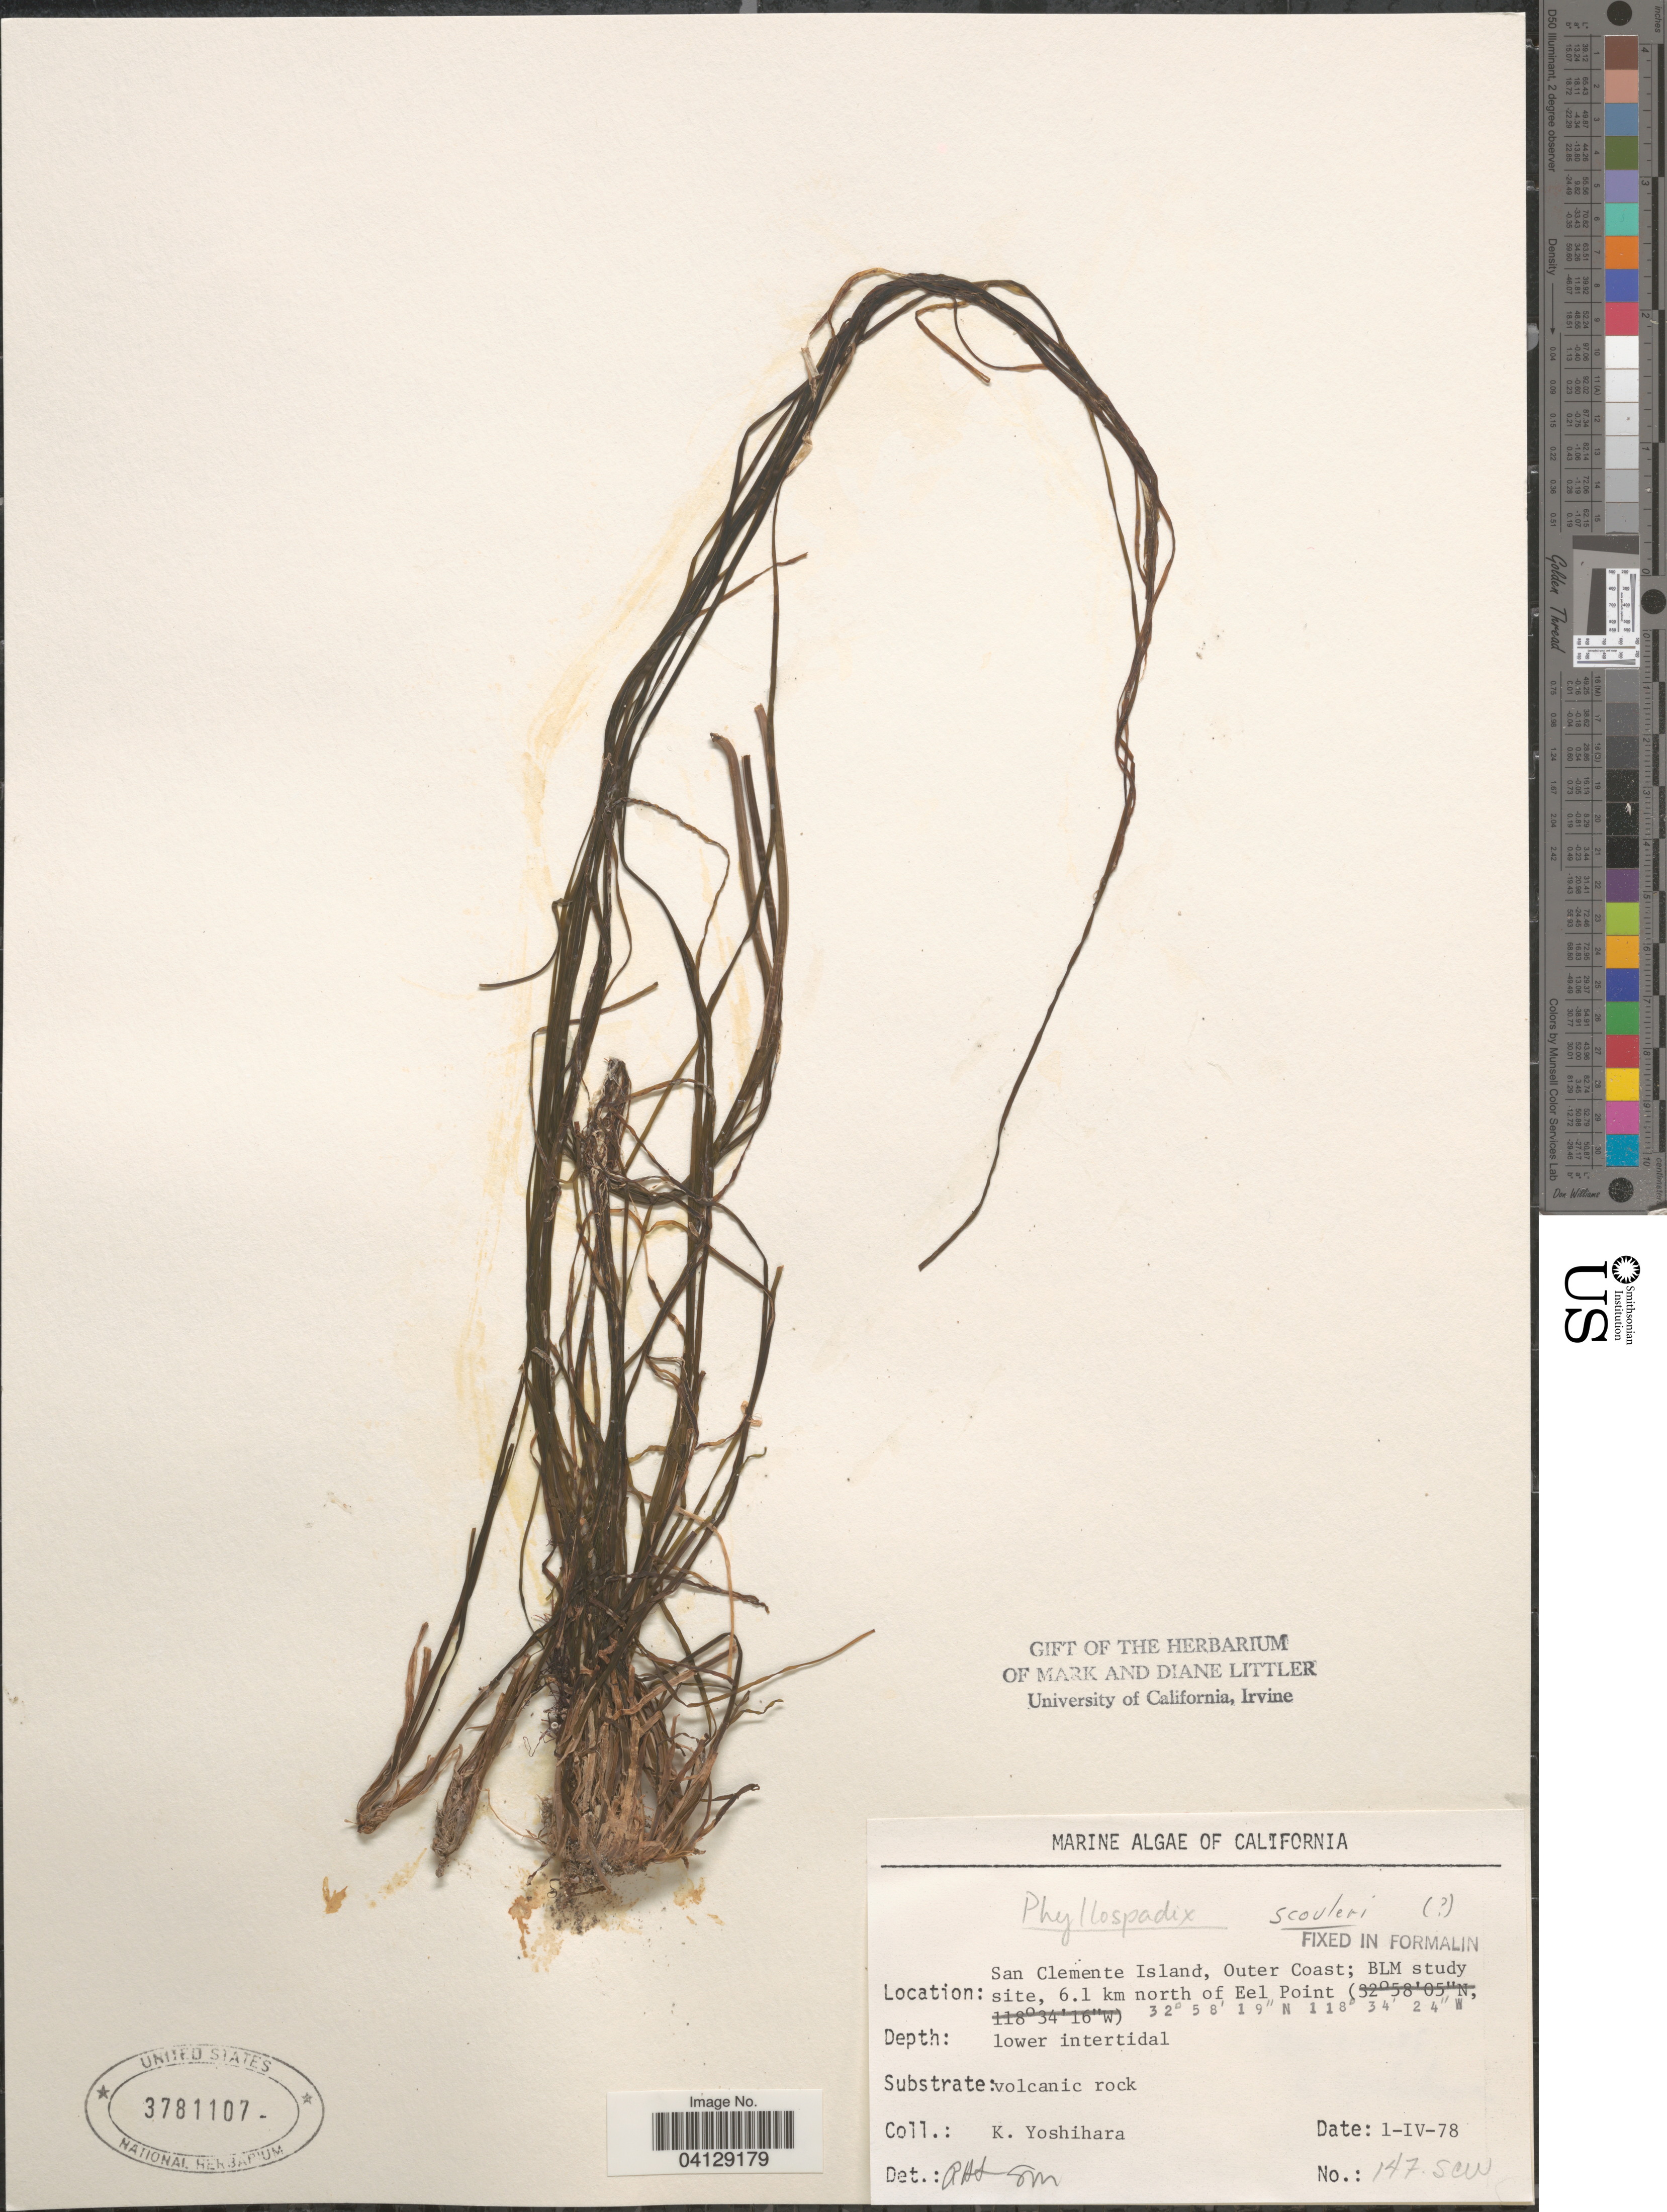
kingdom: Plantae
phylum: Tracheophyta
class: Liliopsida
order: Alismatales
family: Zosteraceae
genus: Phyllospadix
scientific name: Phyllospadix scouleri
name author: Hook.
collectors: K. Yoshihara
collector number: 147-SCW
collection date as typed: Transcribed d/m/y: 1/4/78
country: United States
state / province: California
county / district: Los Angeles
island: San Clemente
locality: San Clemente Island, Outer Coast; BLM study site, 6.1 km north of Eel Point.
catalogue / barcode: US 3781107